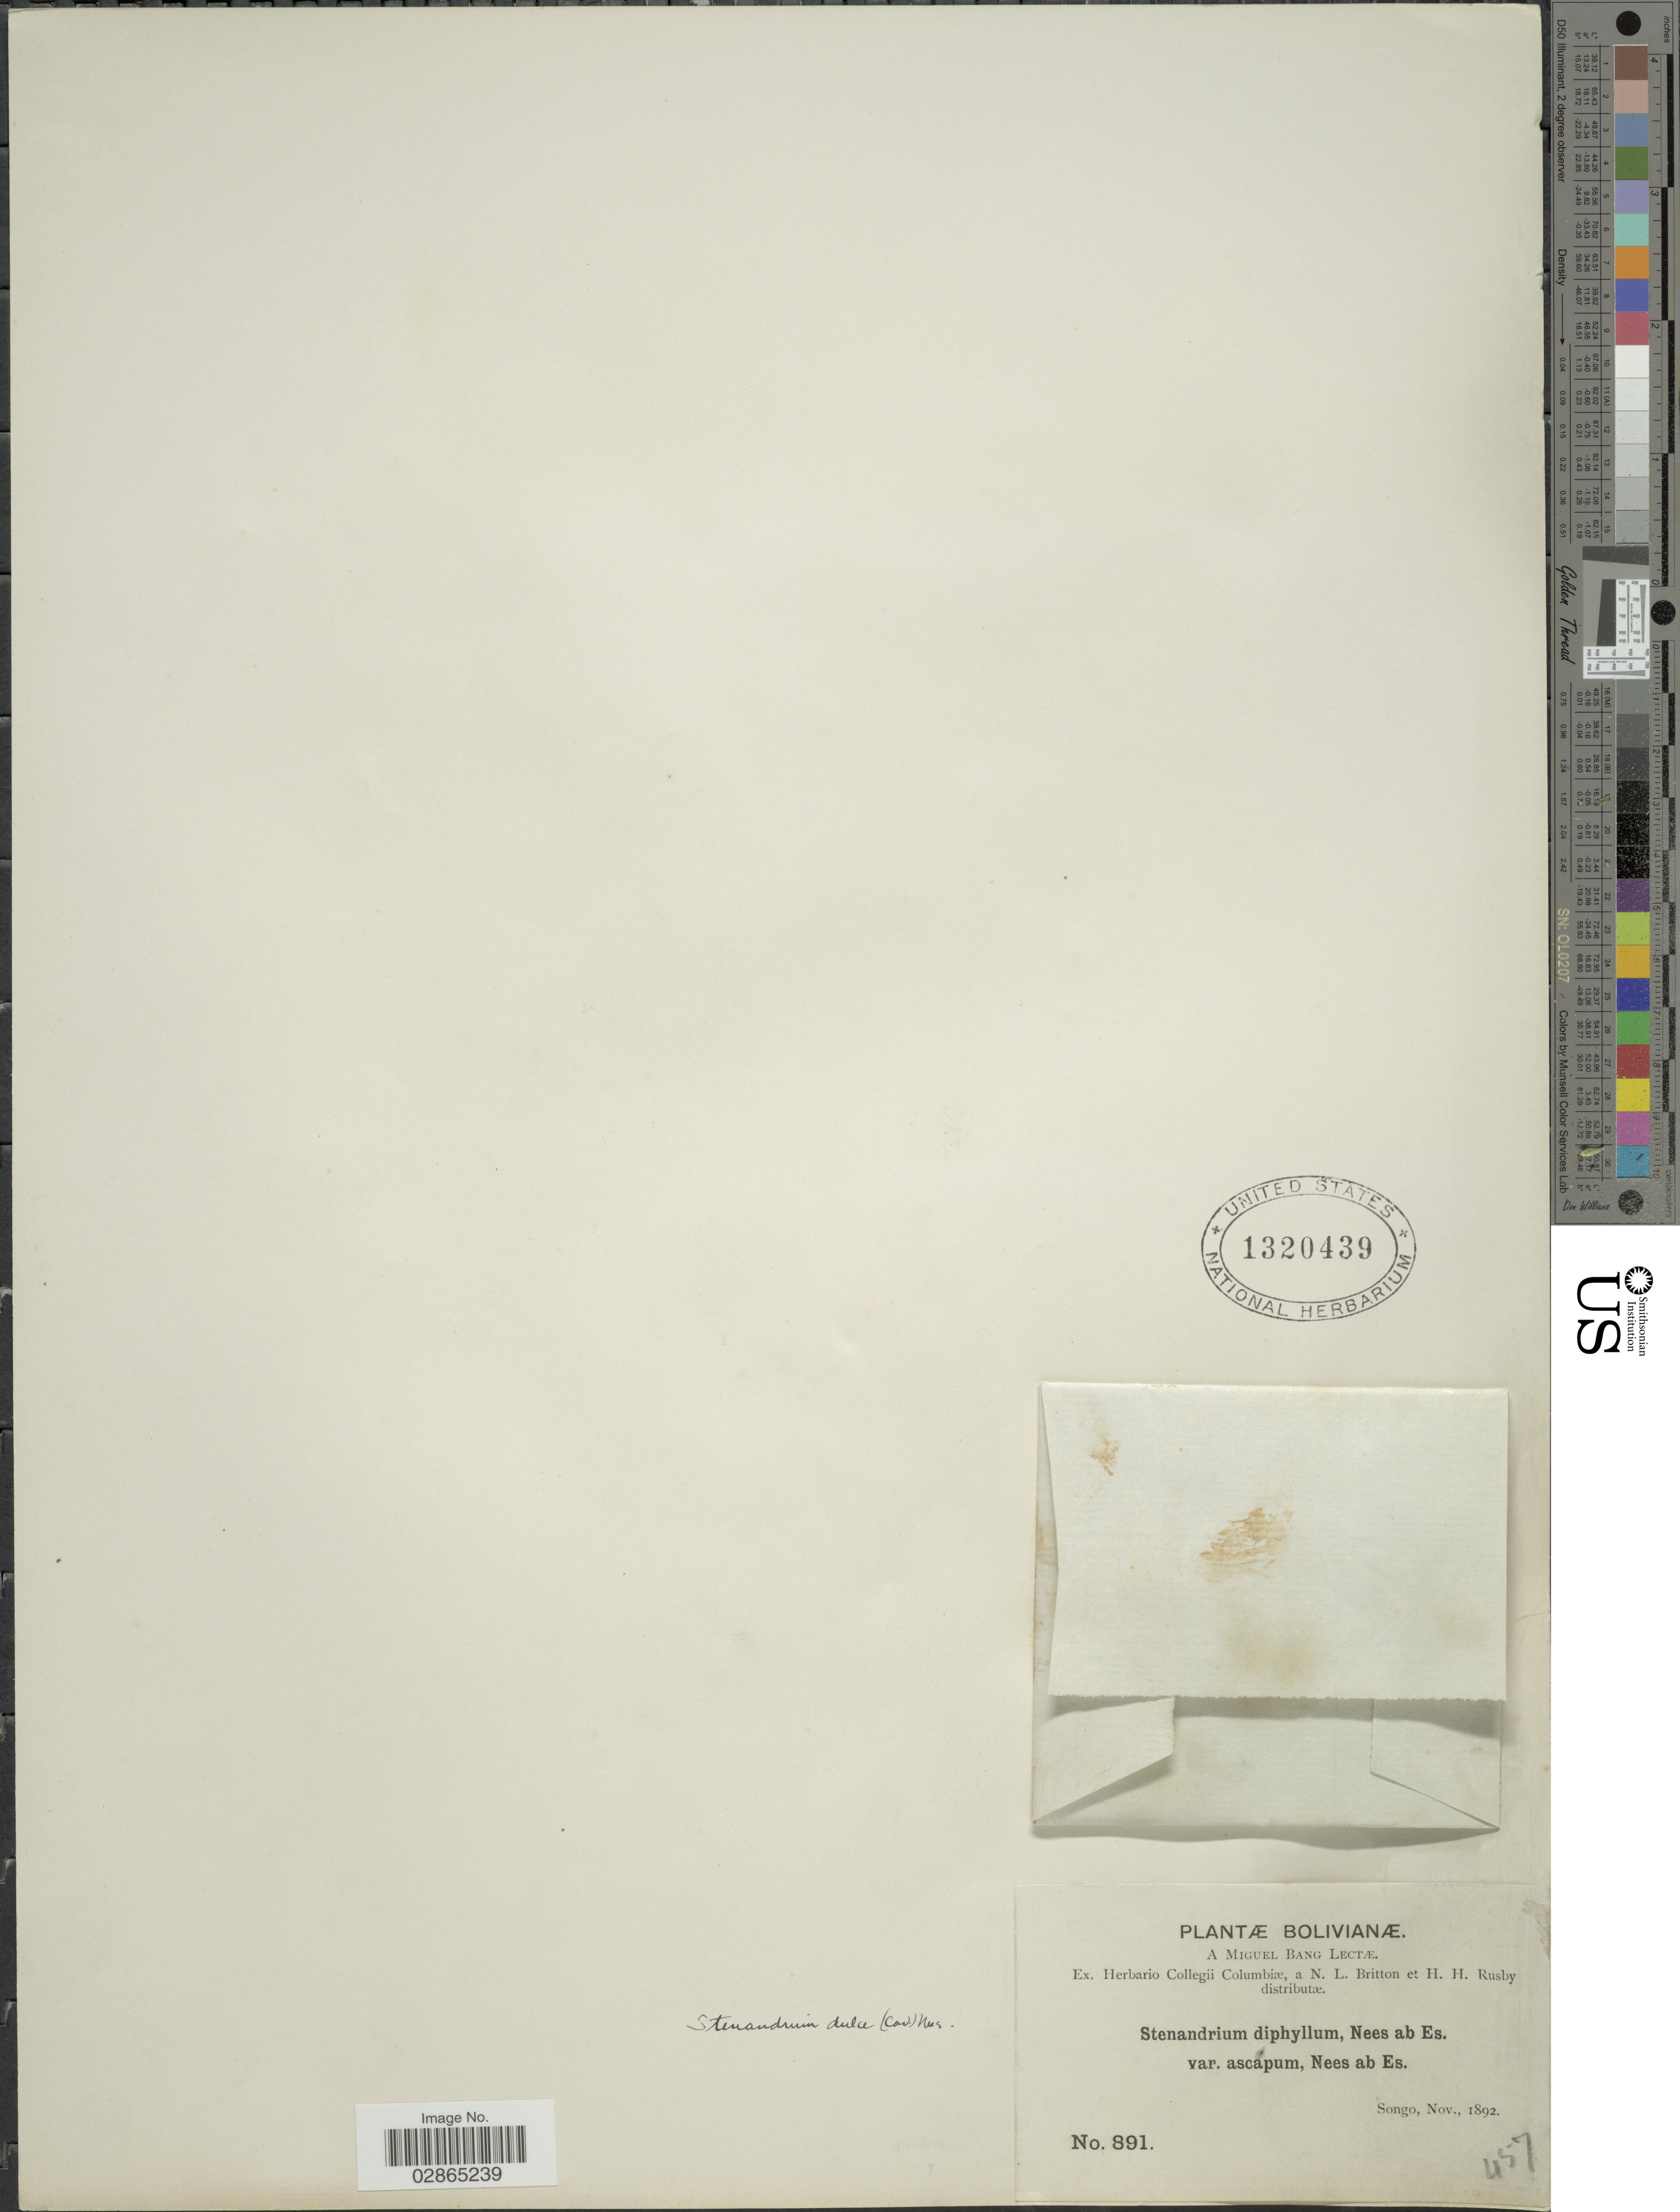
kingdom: Plantae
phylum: Tracheophyta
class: Magnoliopsida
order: Lamiales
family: Acanthaceae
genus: Stenandrium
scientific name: Stenandrium dulce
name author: (Cav.) Nees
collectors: M. Bang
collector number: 891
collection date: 1892-11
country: Bolivia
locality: Songo.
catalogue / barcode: US 1320439